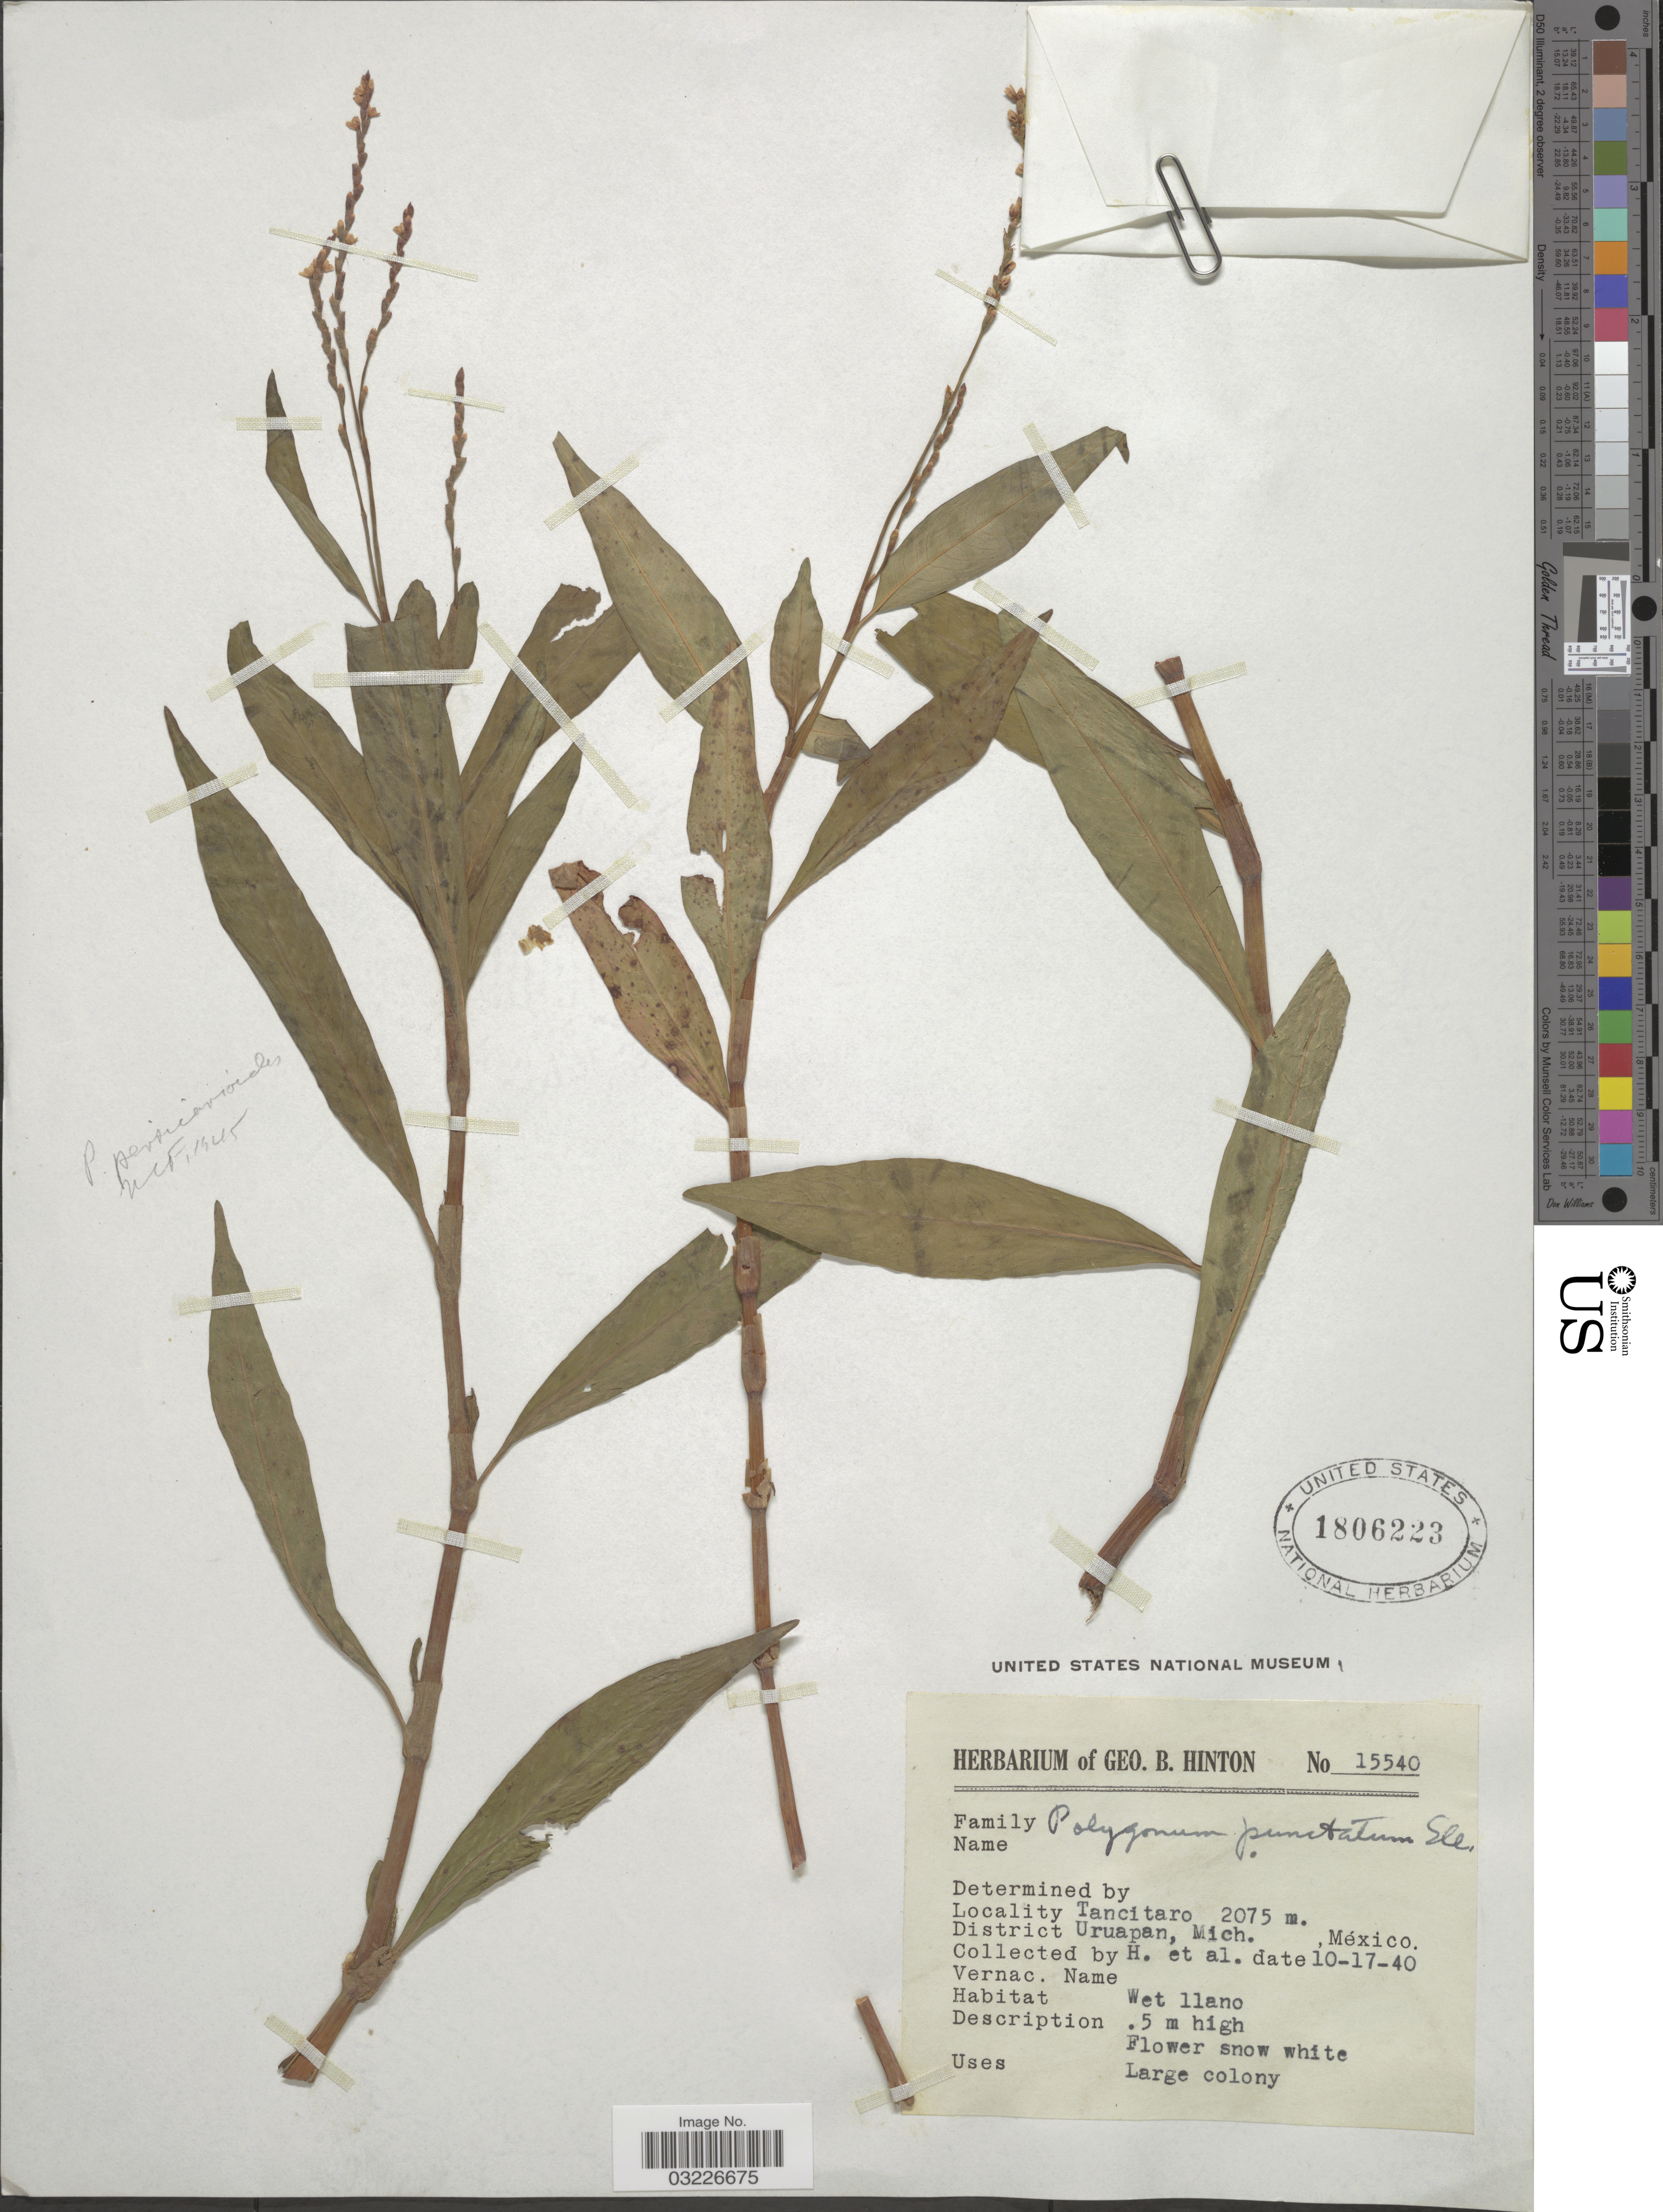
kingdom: Plantae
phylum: Tracheophyta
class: Magnoliopsida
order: Caryophyllales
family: Polygonaceae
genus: Persicaria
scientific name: Persicaria punctata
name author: (Elliott) Small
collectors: G. B. Hinton & et al.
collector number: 15540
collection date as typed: Transcribed d/m/y: 17/10/40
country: Mexico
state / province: Michoacán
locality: Tancitaro, District Uruapan.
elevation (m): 2075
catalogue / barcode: US 1806223